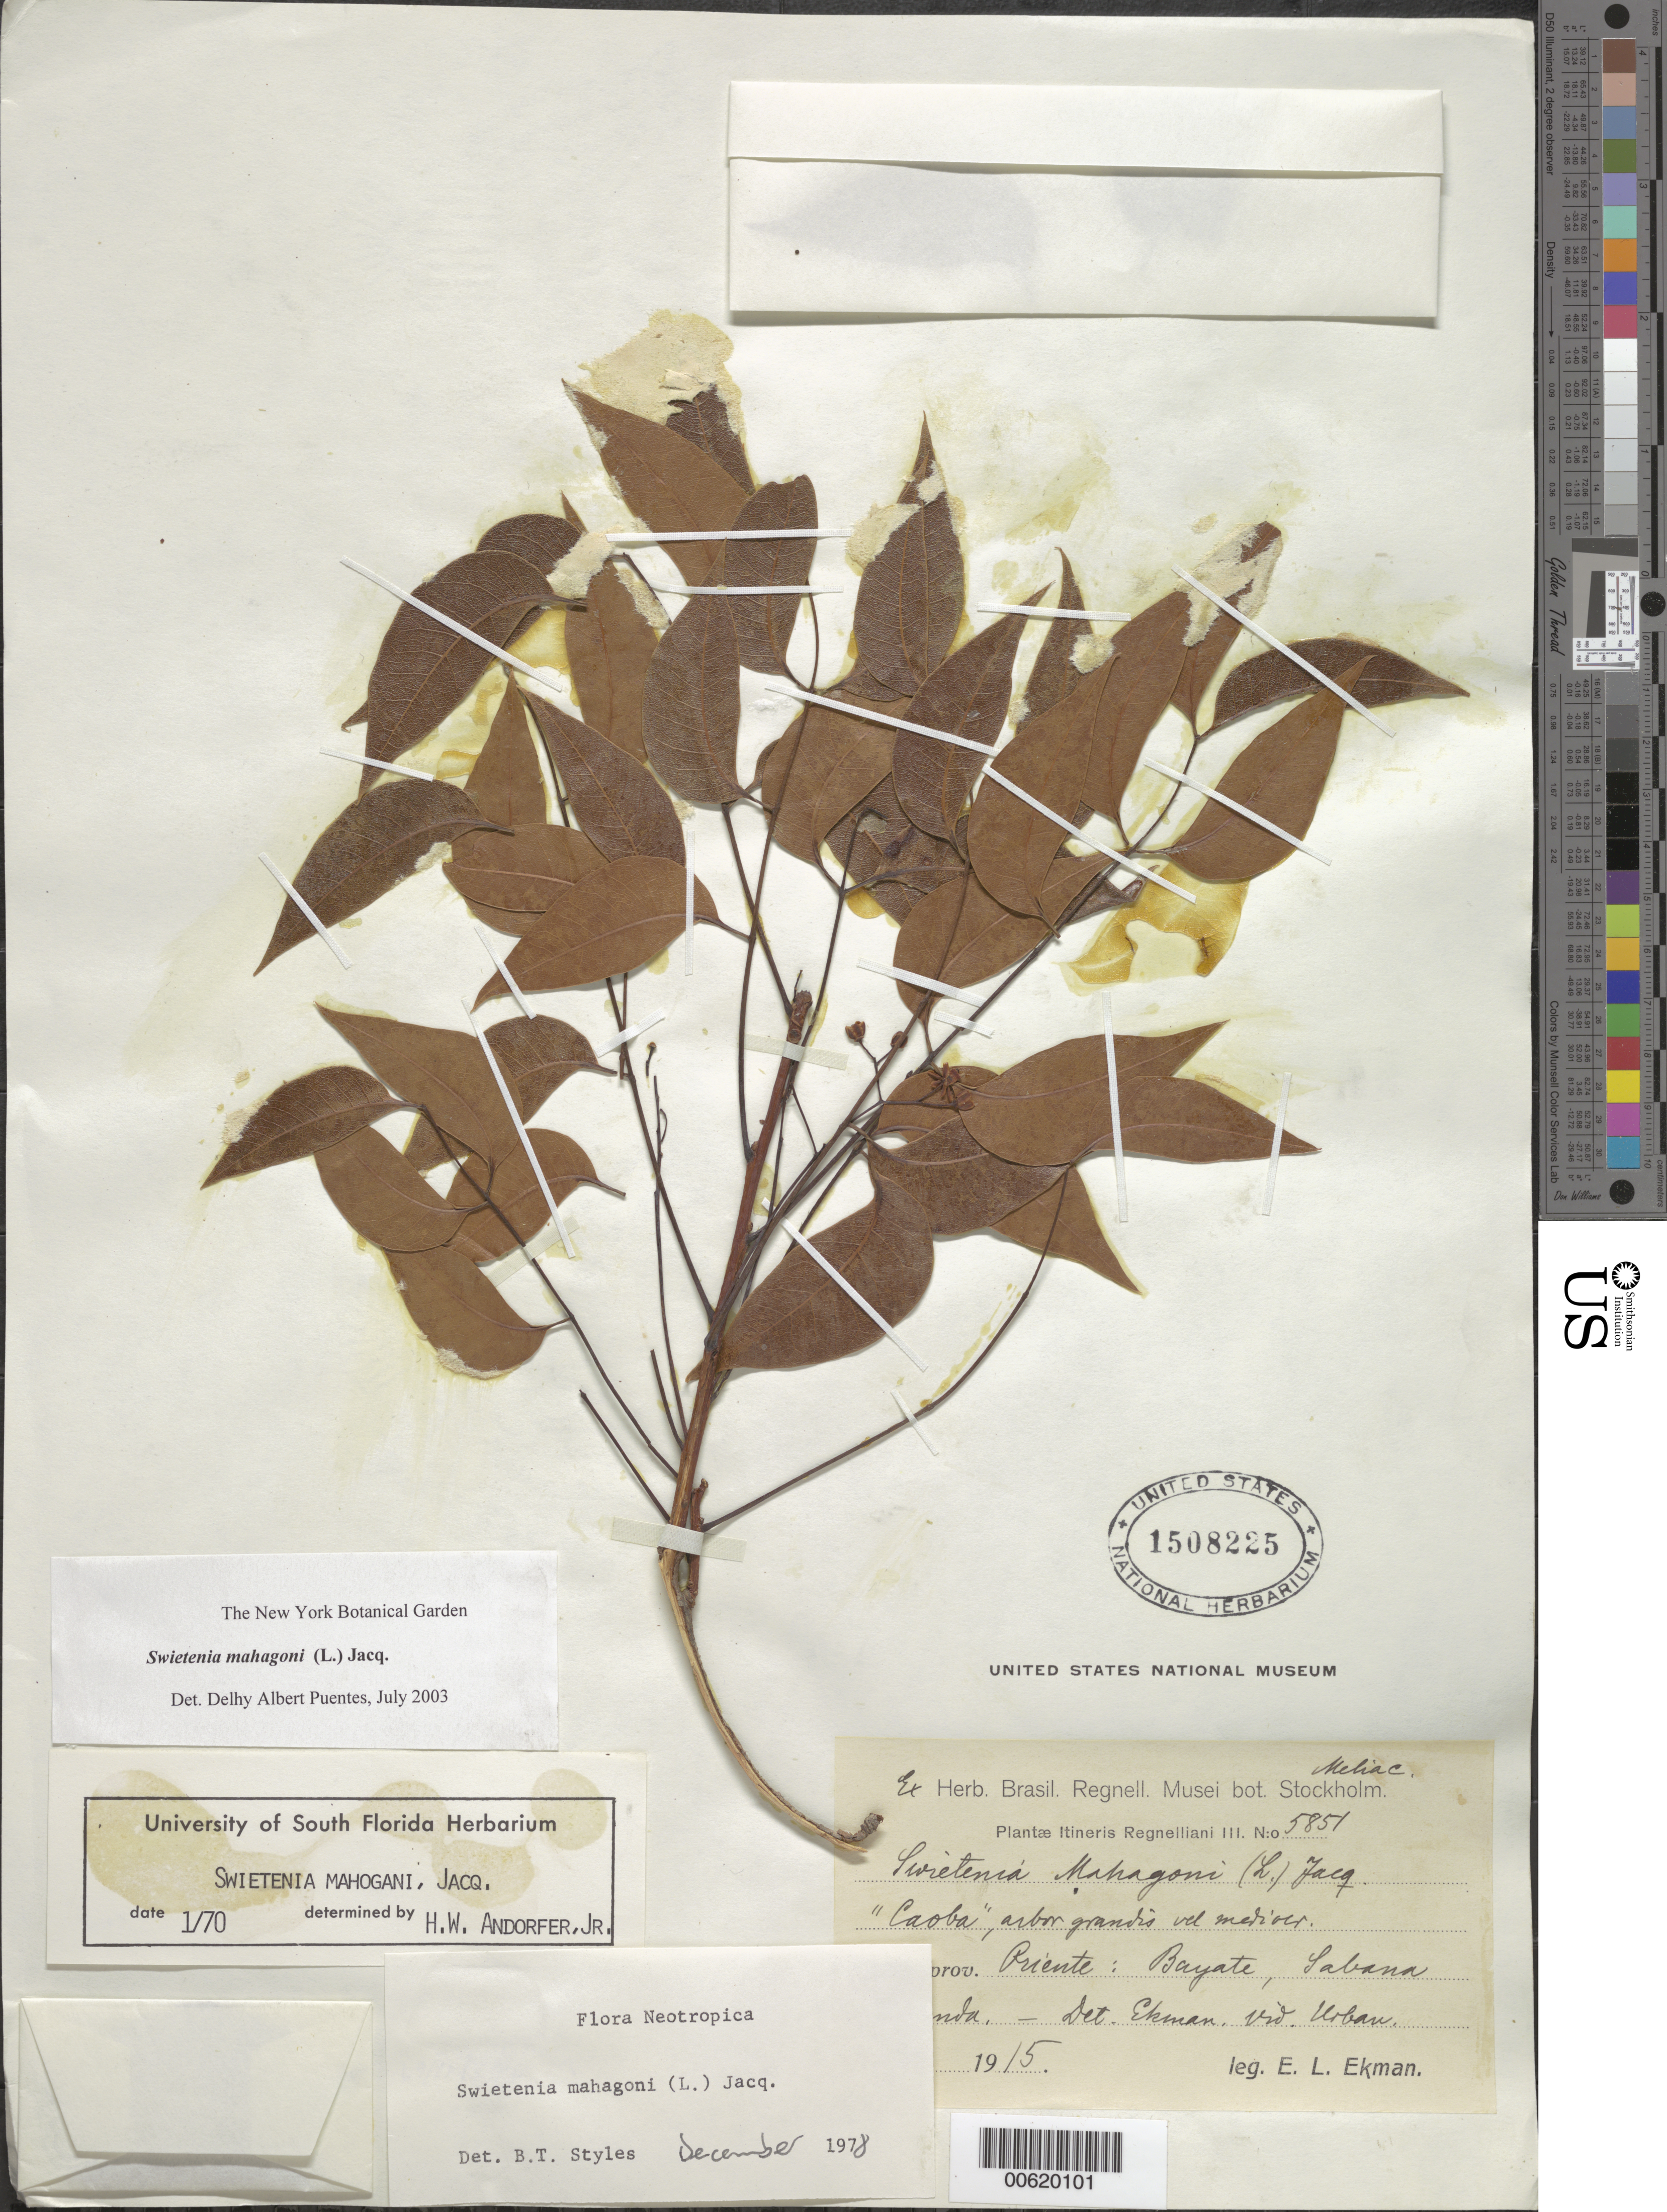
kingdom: Plantae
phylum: Tracheophyta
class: Magnoliopsida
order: Sapindales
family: Meliaceae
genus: Swietenia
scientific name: Swietenia mahagoni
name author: (L.) Jacq.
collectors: E. L. Ekman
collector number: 5851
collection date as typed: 01 Jun 1915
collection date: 1915-06-01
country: Cuba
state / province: Guantánamo / Santiago de Cuba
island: Greater Antilles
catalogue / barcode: US 1508225